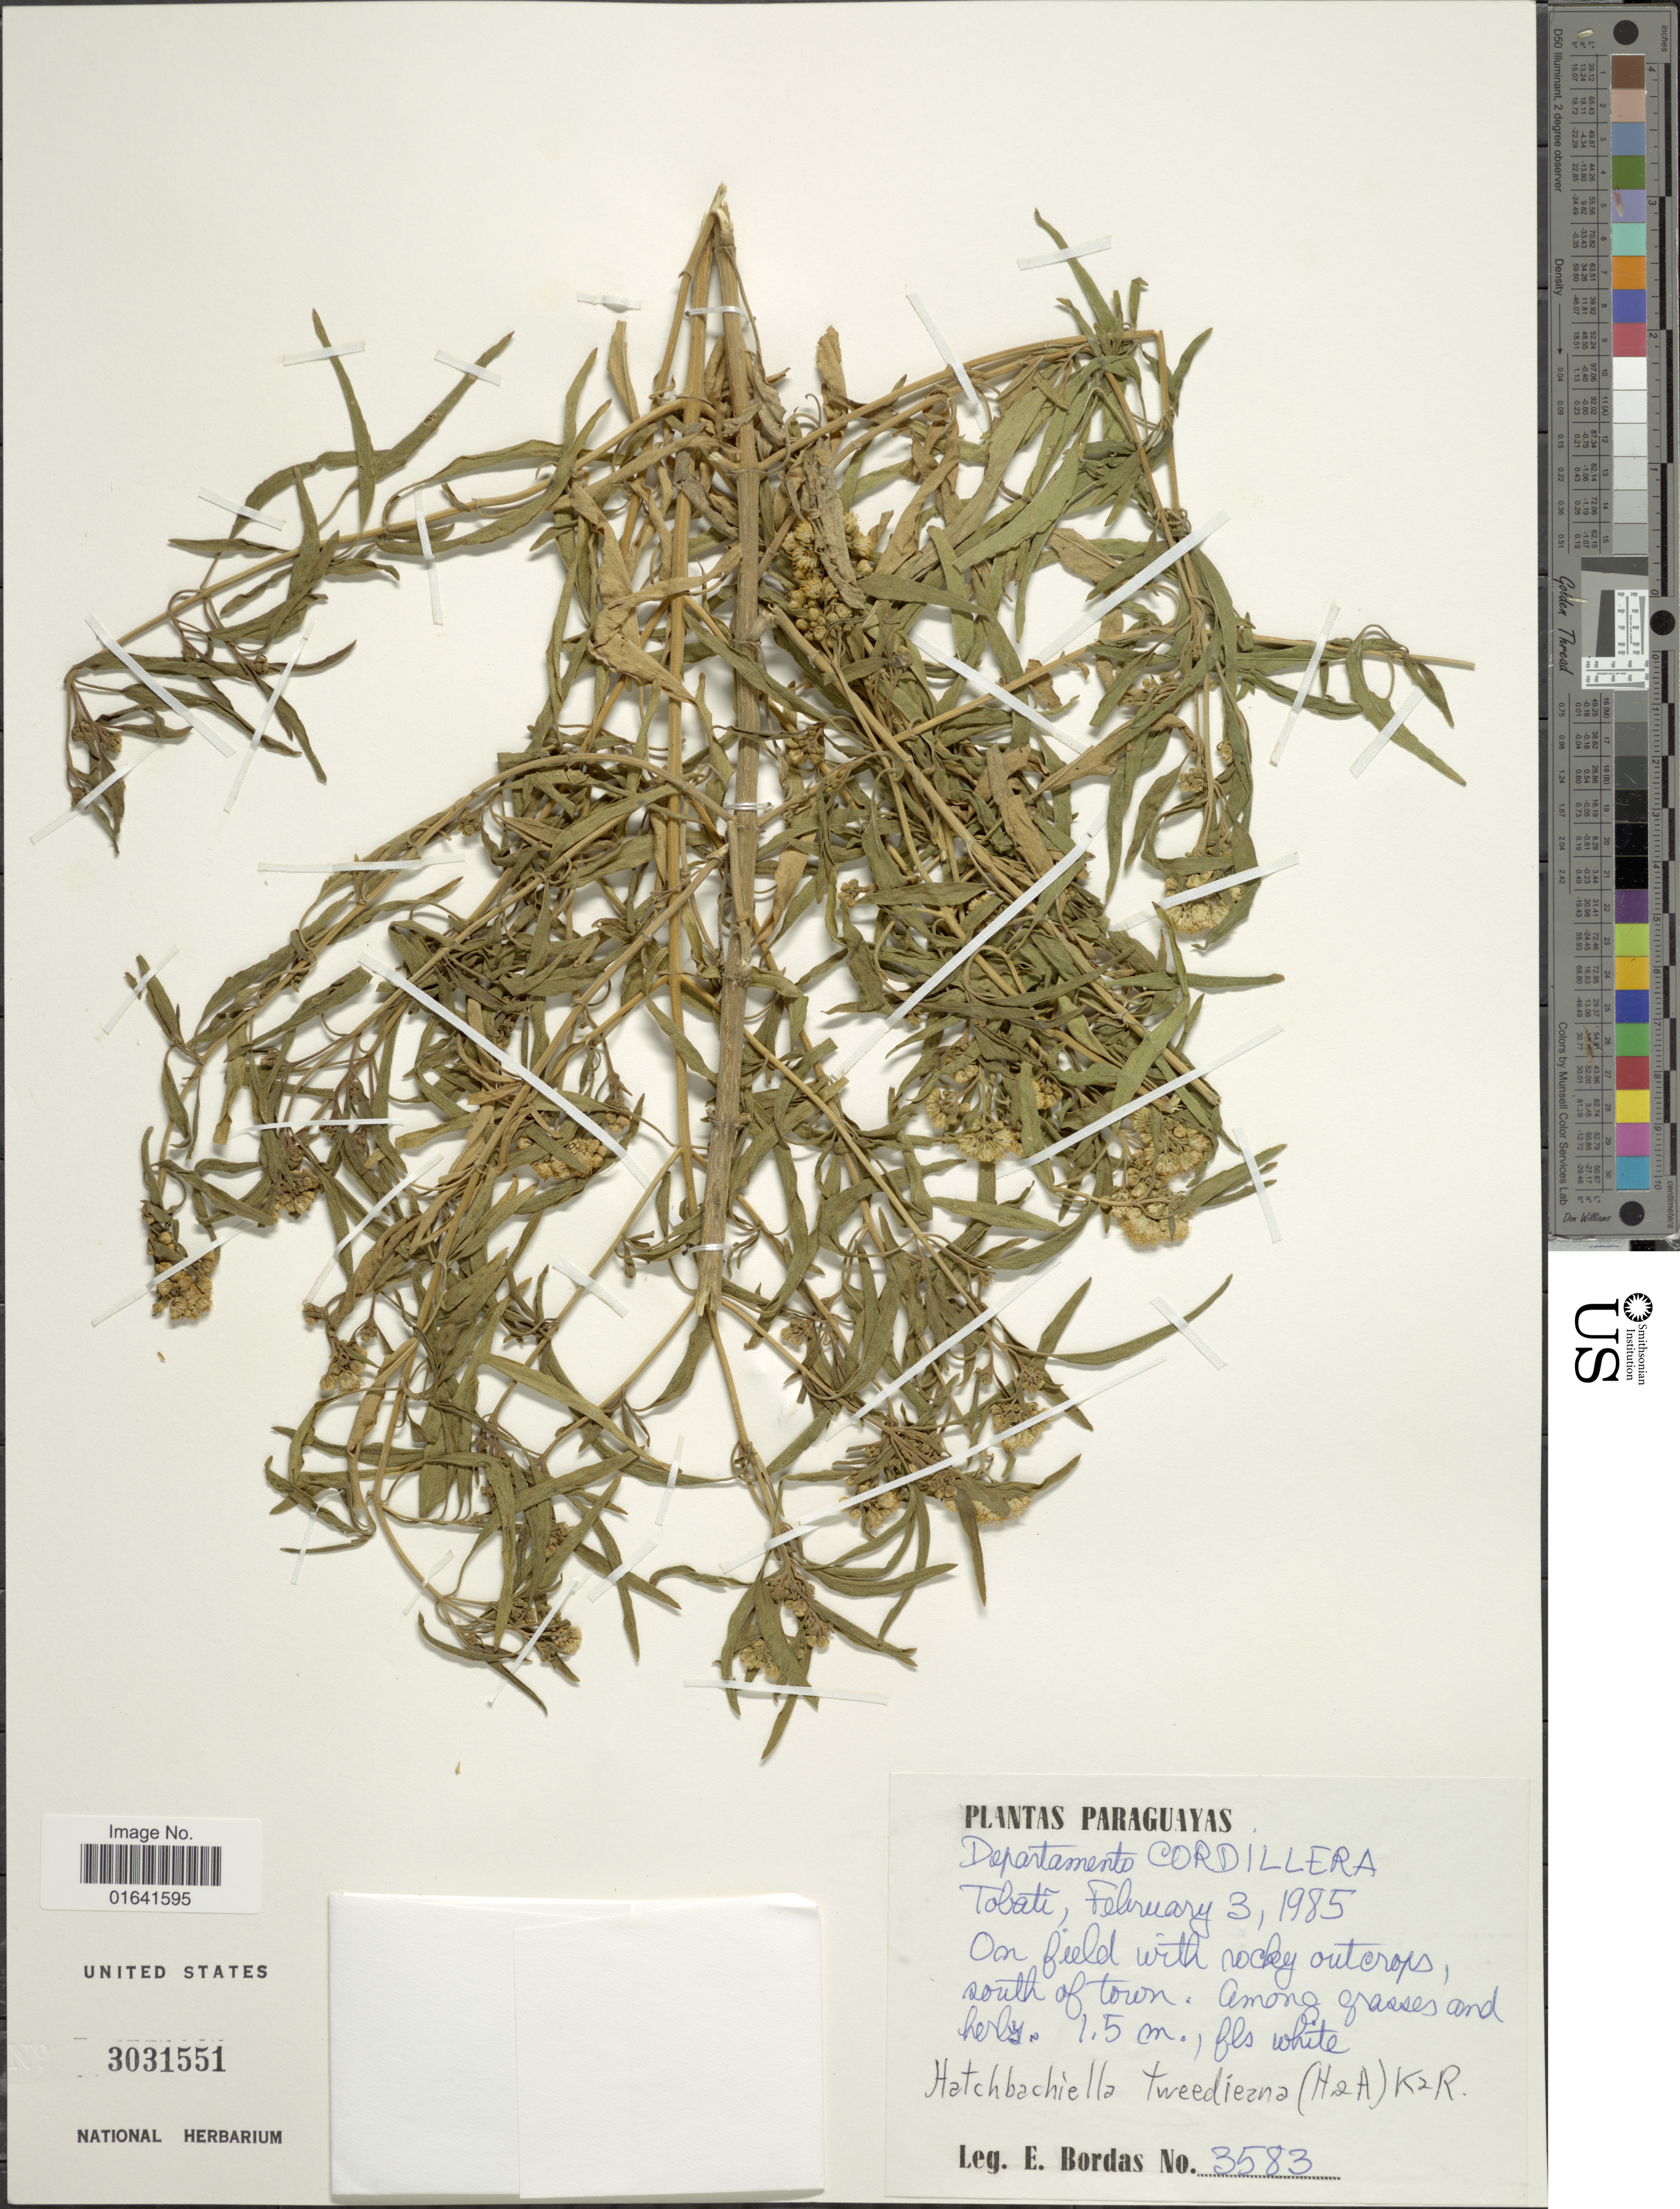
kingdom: Plantae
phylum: Tracheophyta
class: Magnoliopsida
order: Asterales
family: Asteraceae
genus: Hatschbachiella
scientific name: Hatschbachiella tweedieana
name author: (Hook. & Arn.) R.M. King & H. Rob.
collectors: E. Bordas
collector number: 3583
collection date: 1985-02-03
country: Paraguay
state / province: Cordillera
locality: Departamento Cordillera, Tobati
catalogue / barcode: US 3031551